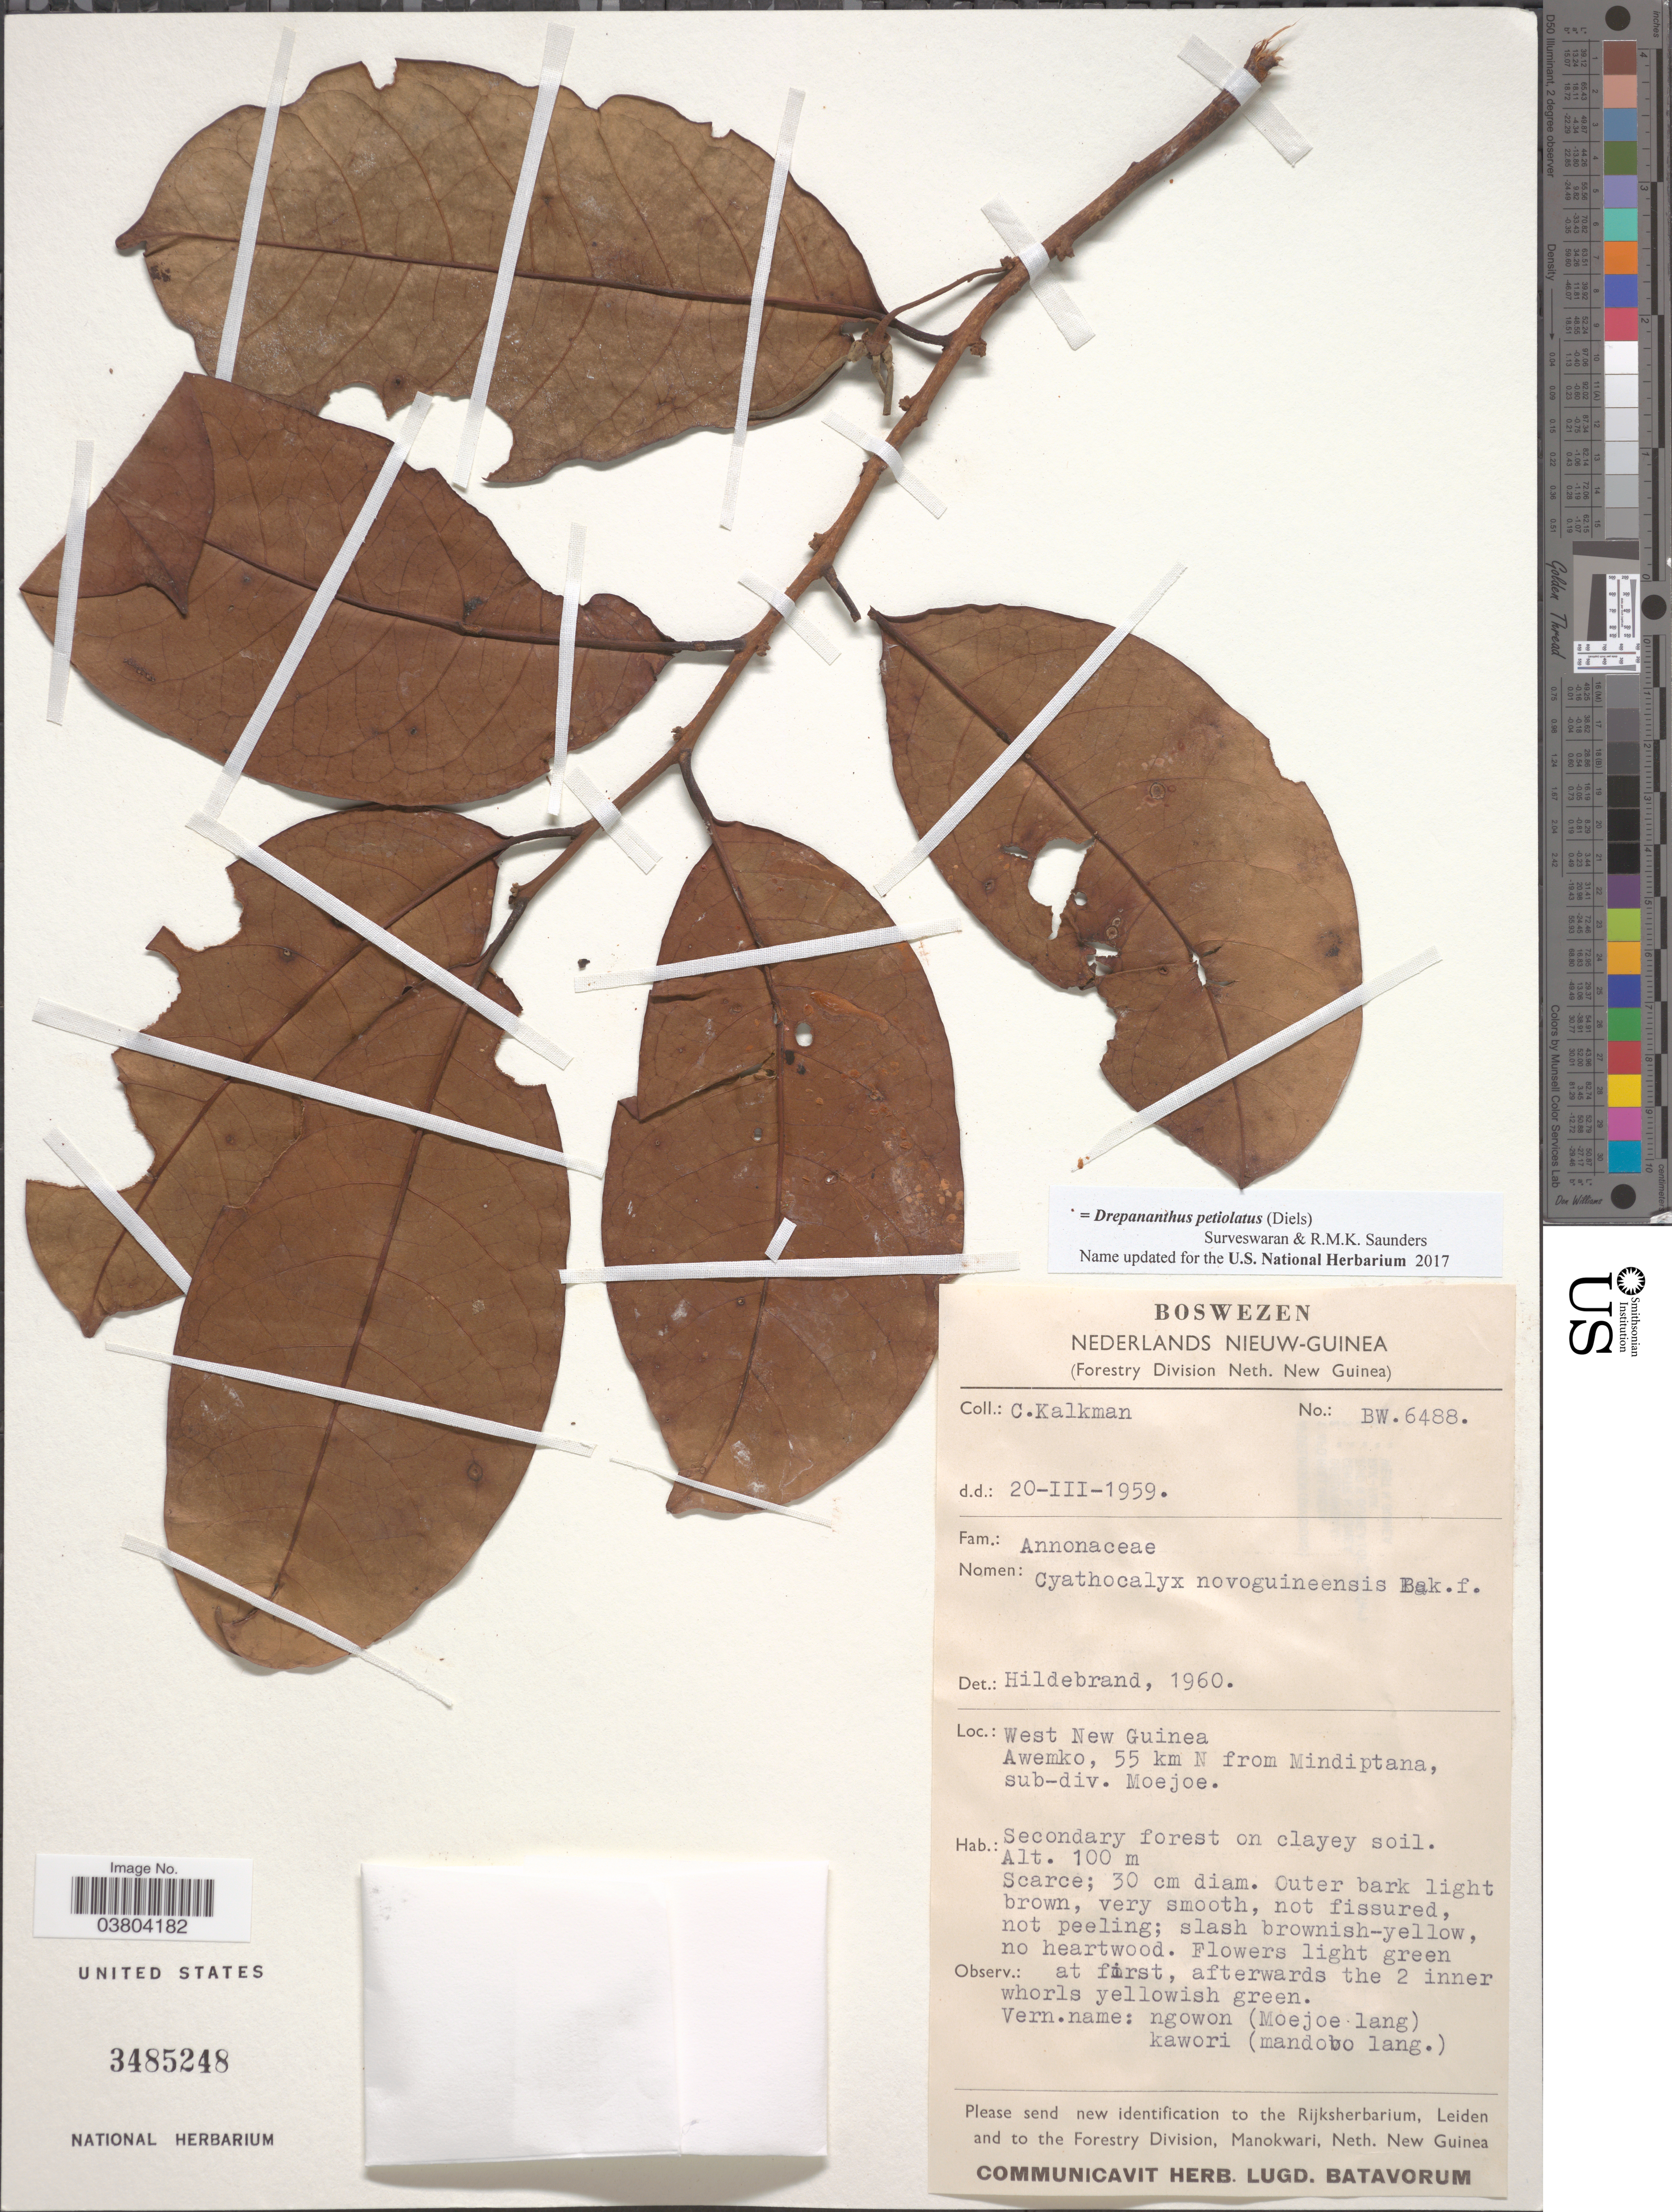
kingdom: Plantae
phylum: Tracheophyta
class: Magnoliopsida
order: Magnoliales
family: Annonaceae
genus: Drepananthus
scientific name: Drepananthus petiolatus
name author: (Diels) Surveswaran & R.M.K. Saunders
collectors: C. Kalkman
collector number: BW6488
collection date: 1959-03-20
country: Indonesia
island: New Guinea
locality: Nederlands New Guinea. West New Guinea. Awemko, 55 km N from Mindiptana, sub-div. Moejoe.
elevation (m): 100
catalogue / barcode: US 3485248